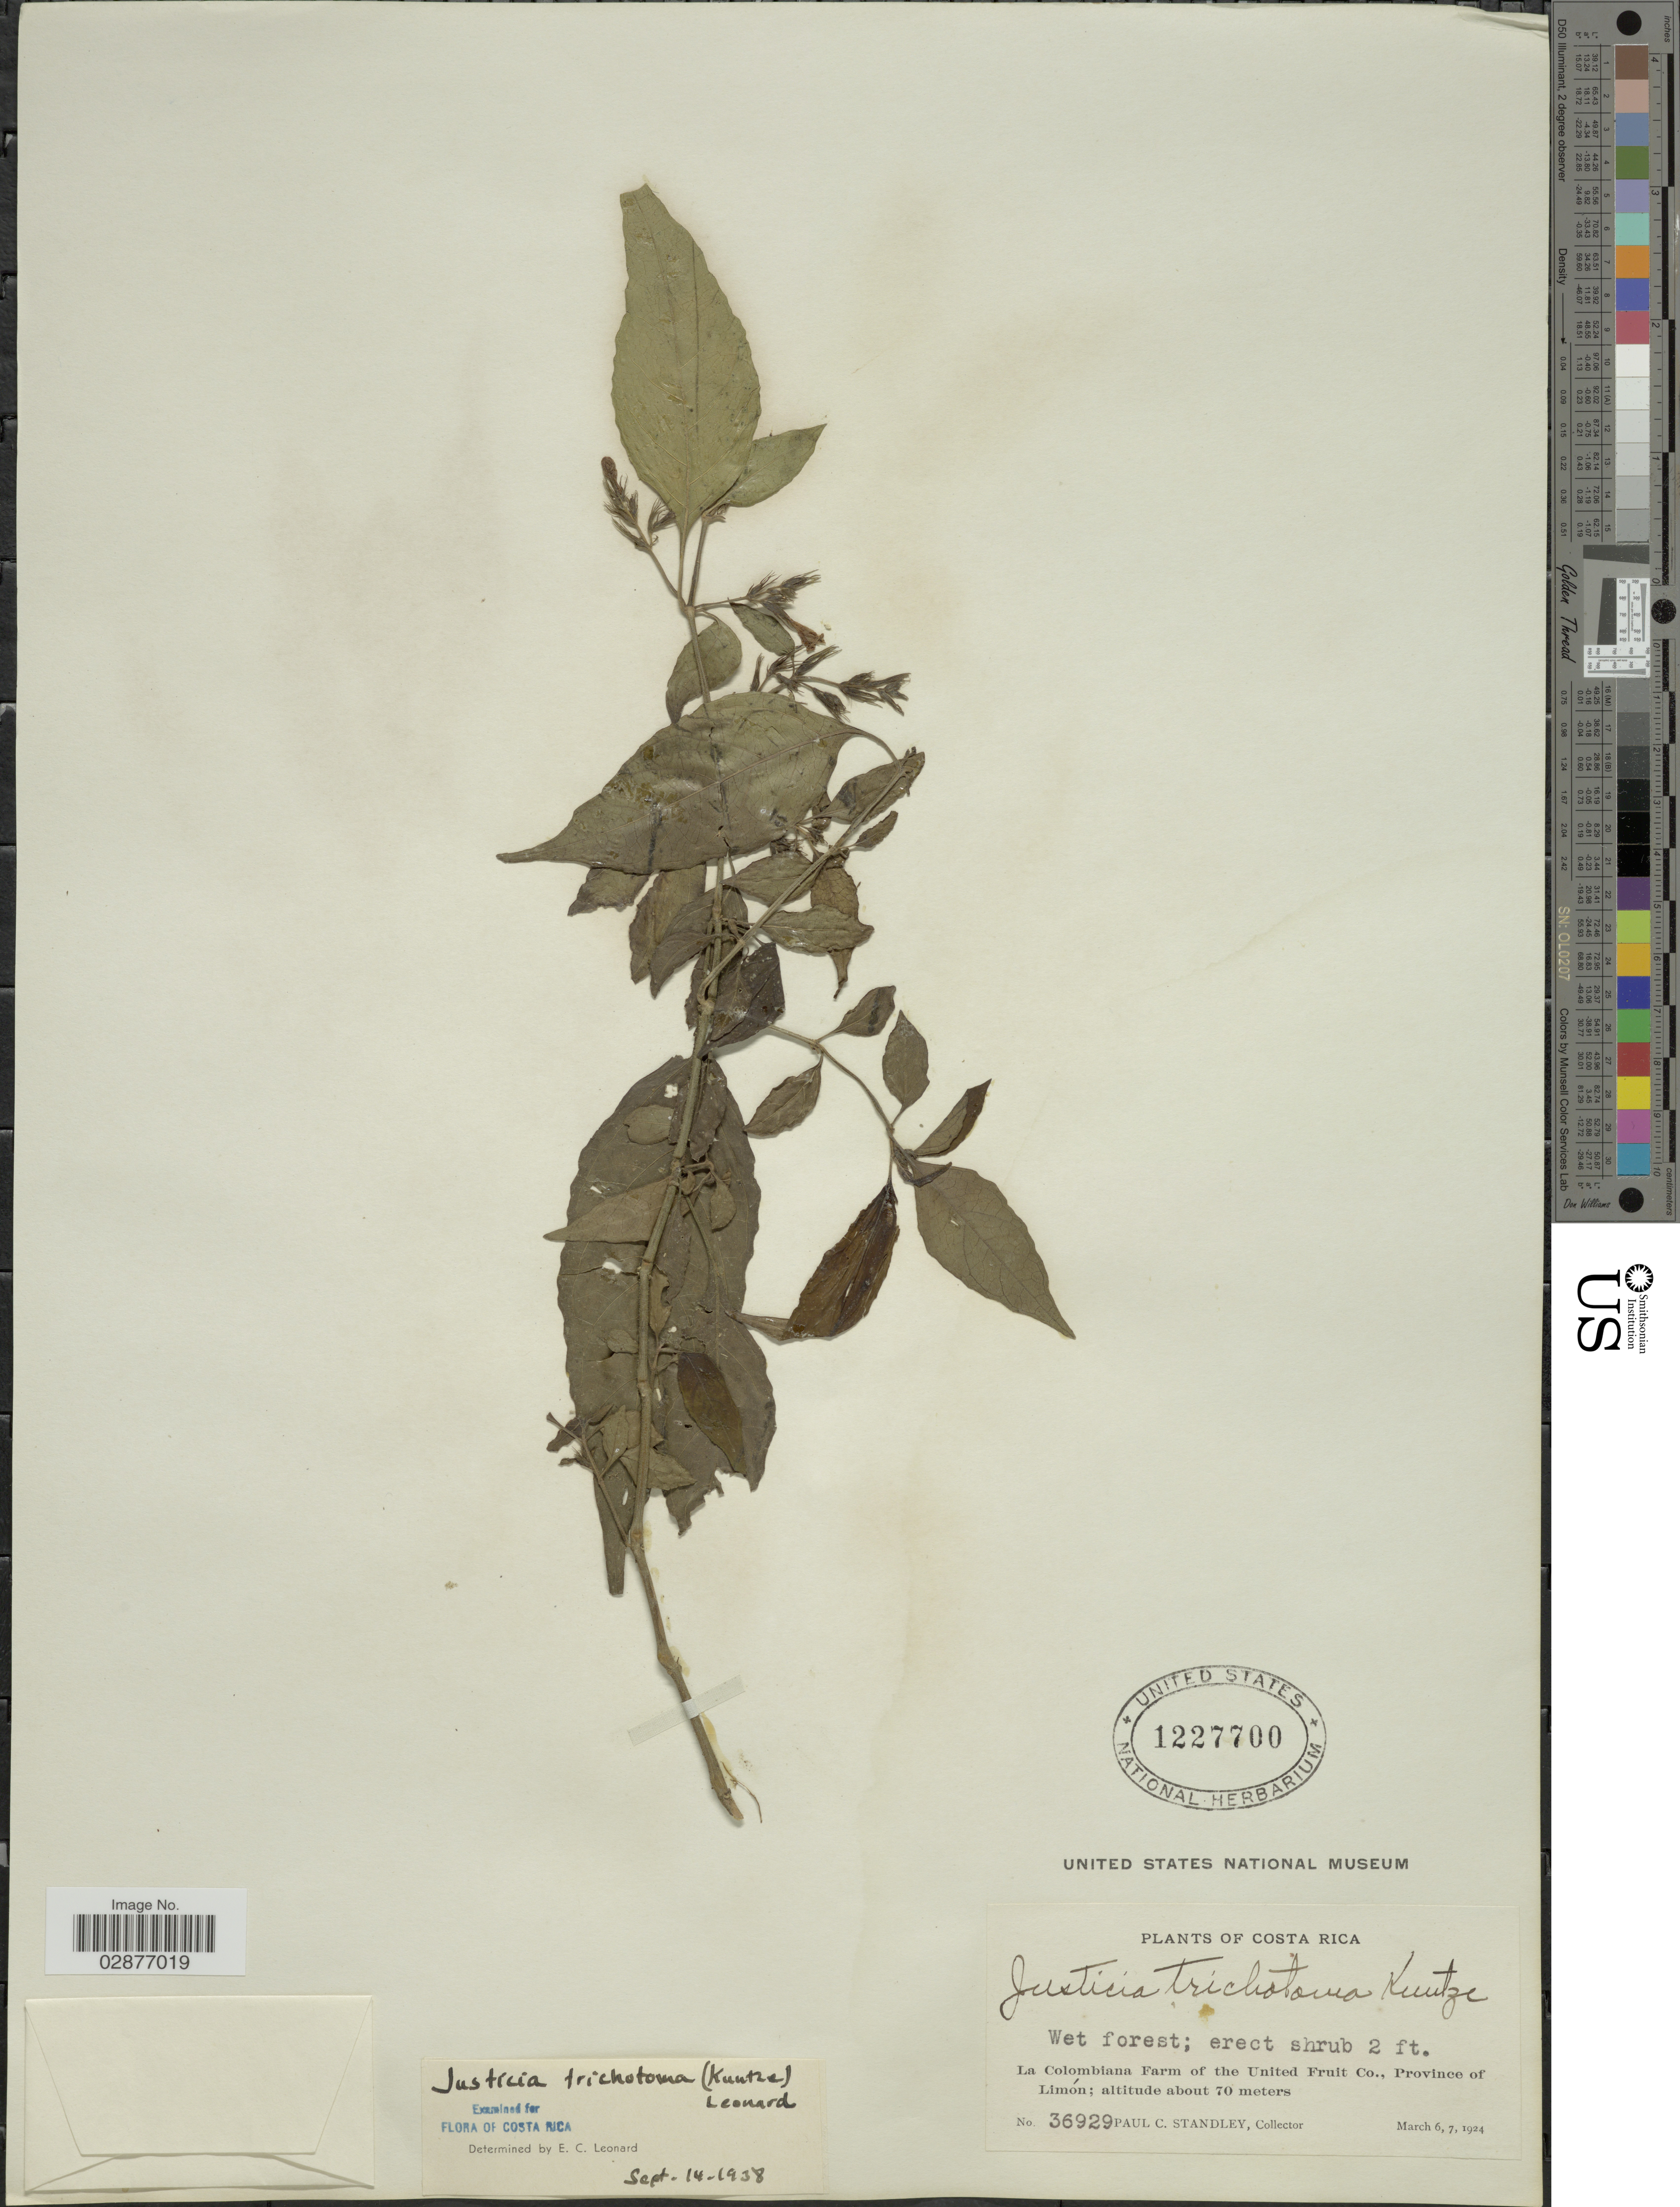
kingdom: Plantae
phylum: Tracheophyta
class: Magnoliopsida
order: Lamiales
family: Acanthaceae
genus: Justicia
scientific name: Justicia trichotoma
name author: (Kuntze) Leonard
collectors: P. C. Standley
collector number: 36929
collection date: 1924-03-06/1924-03-07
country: Costa Rica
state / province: Limón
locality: La Colombiana Farm of the United Fruit Co.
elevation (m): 70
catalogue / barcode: US 1227700